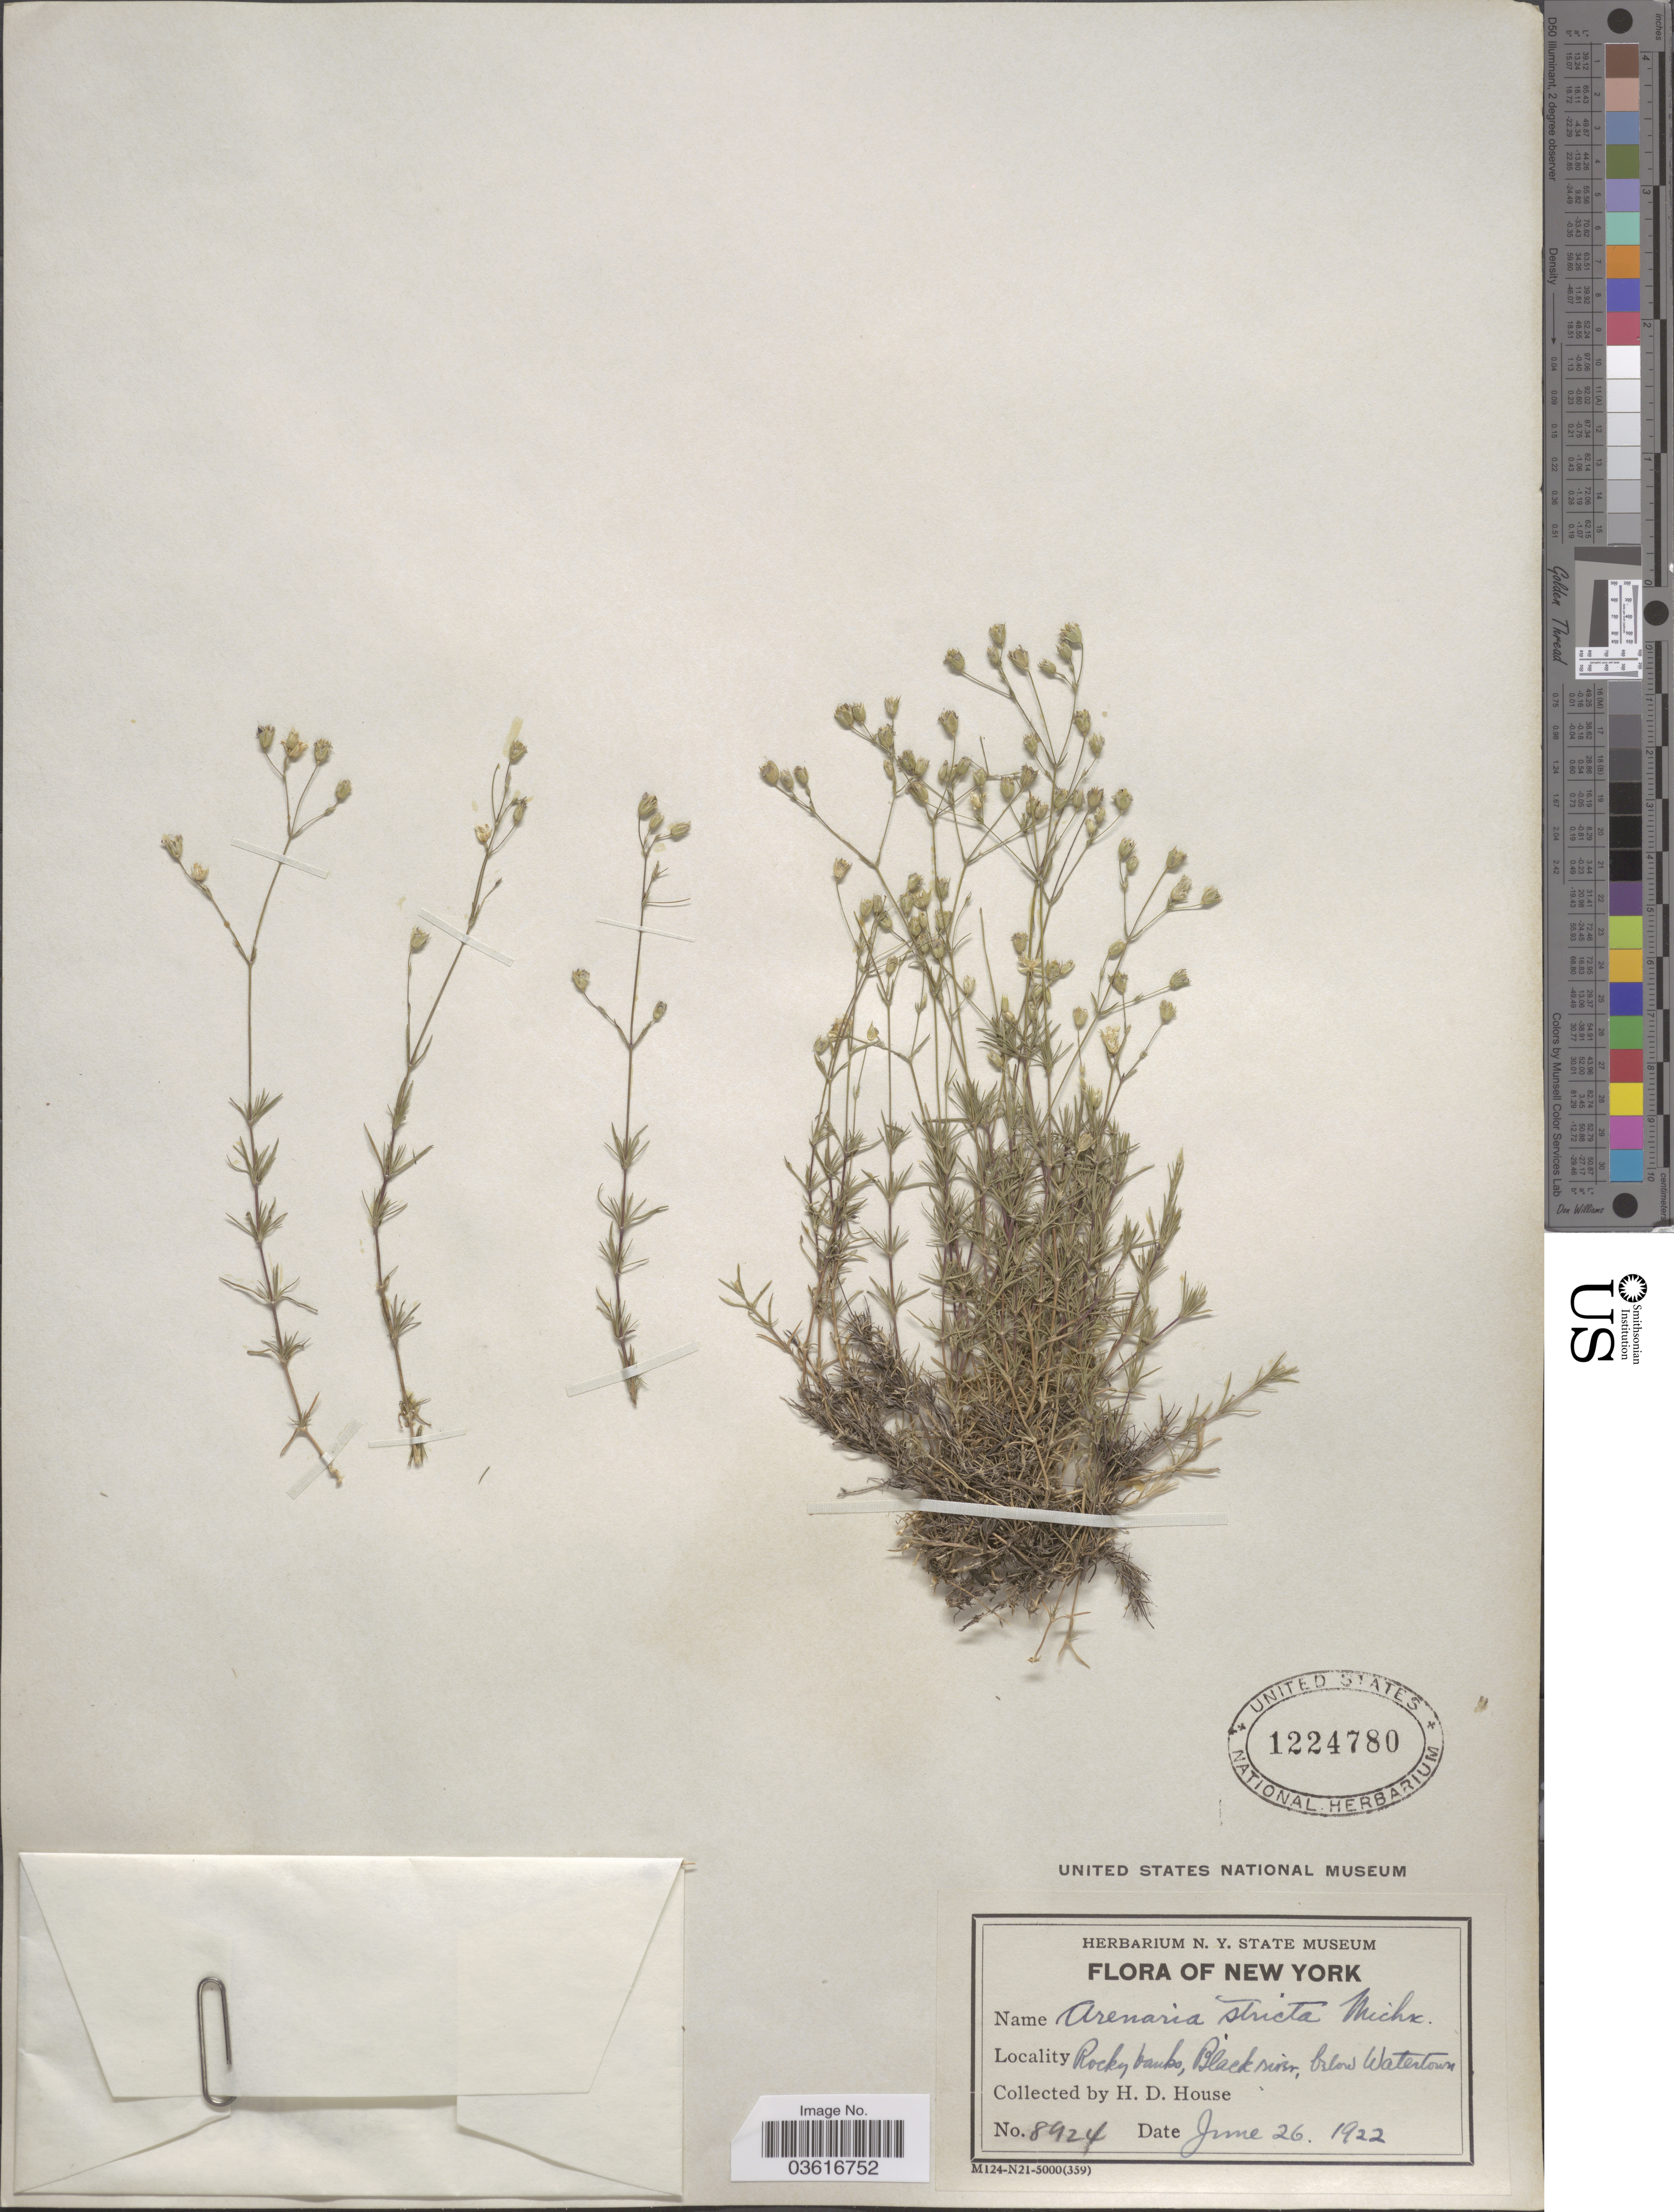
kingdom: Plantae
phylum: Tracheophyta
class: Magnoliopsida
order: Caryophyllales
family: Caryophyllaceae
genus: Minuartia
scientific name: Minuartia stricta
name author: (Sw.) Hiern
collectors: H. D. House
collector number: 8924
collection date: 1922-06-26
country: United States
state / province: New York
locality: Black River, below Watertown.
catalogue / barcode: US 1224780